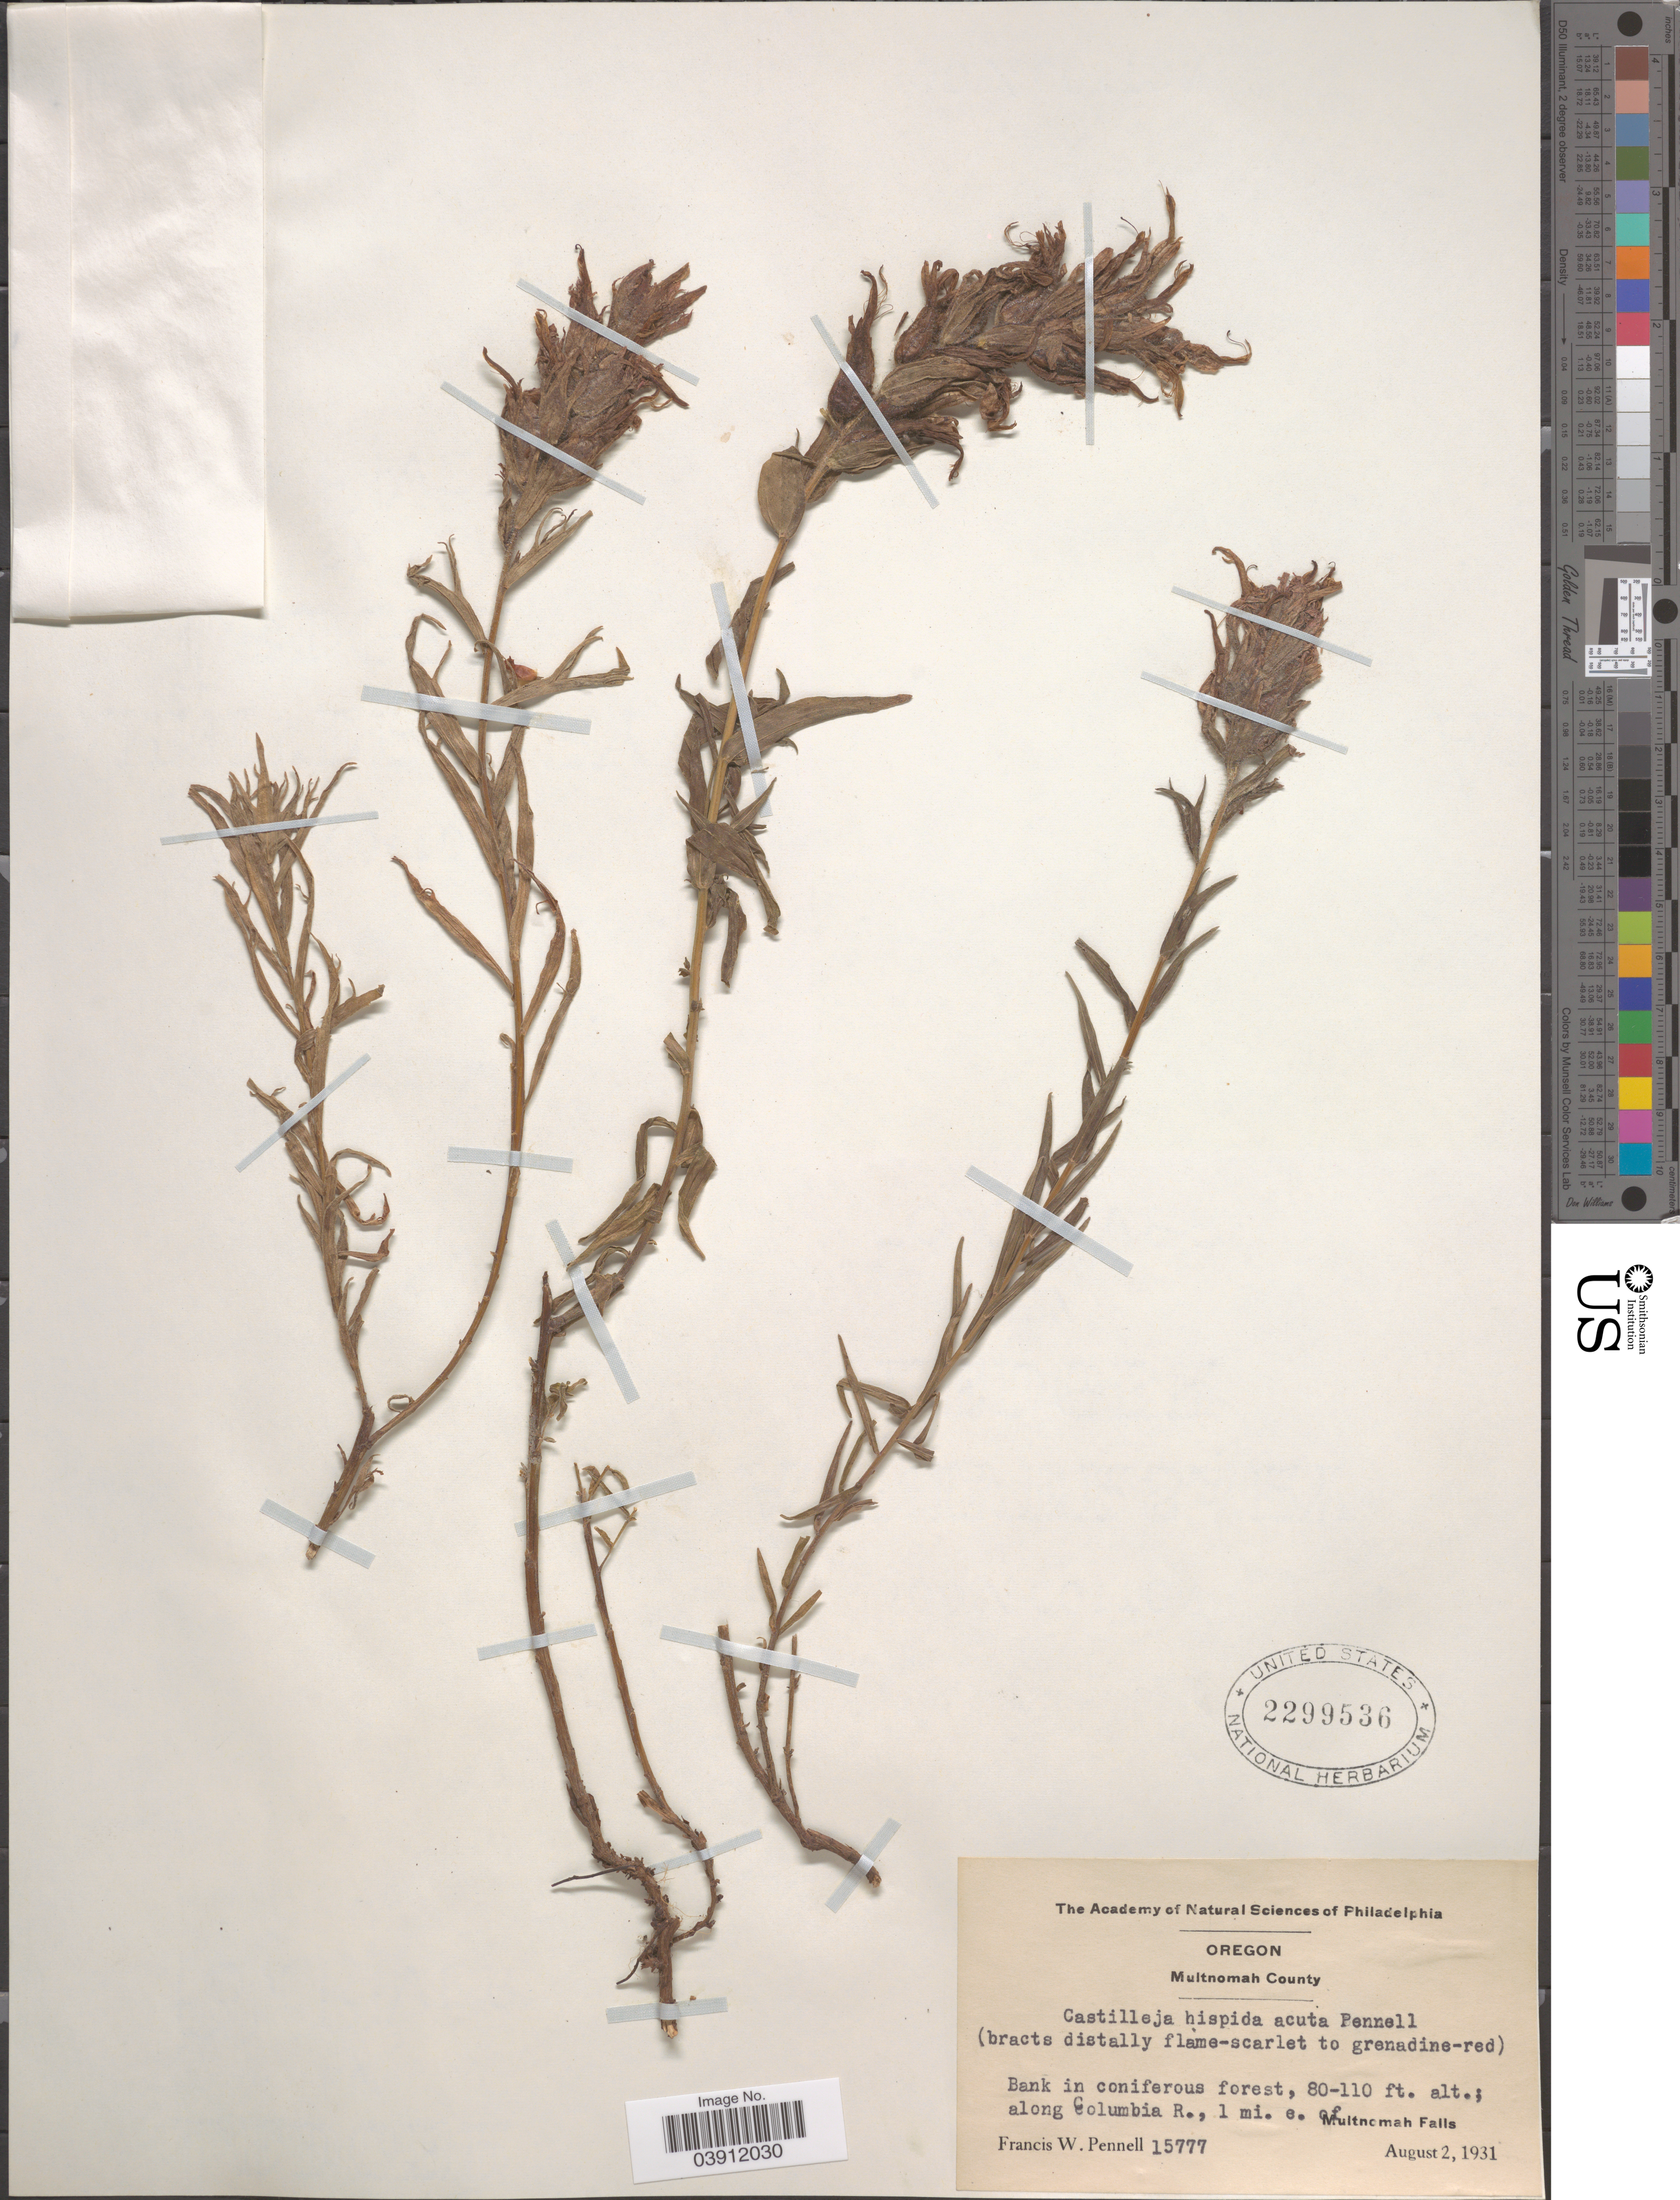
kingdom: Plantae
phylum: Tracheophyta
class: Magnoliopsida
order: Lamiales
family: Orobanchaceae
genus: Castilleja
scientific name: Castilleja hispida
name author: Benth. ex Hook.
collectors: F. W. Pennell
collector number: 15777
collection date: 1931-08-02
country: United States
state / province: Oregon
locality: Multnomah County. Along Columbia R., 1 mi. e. of Multnomah Falls.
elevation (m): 24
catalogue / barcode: US 2299536